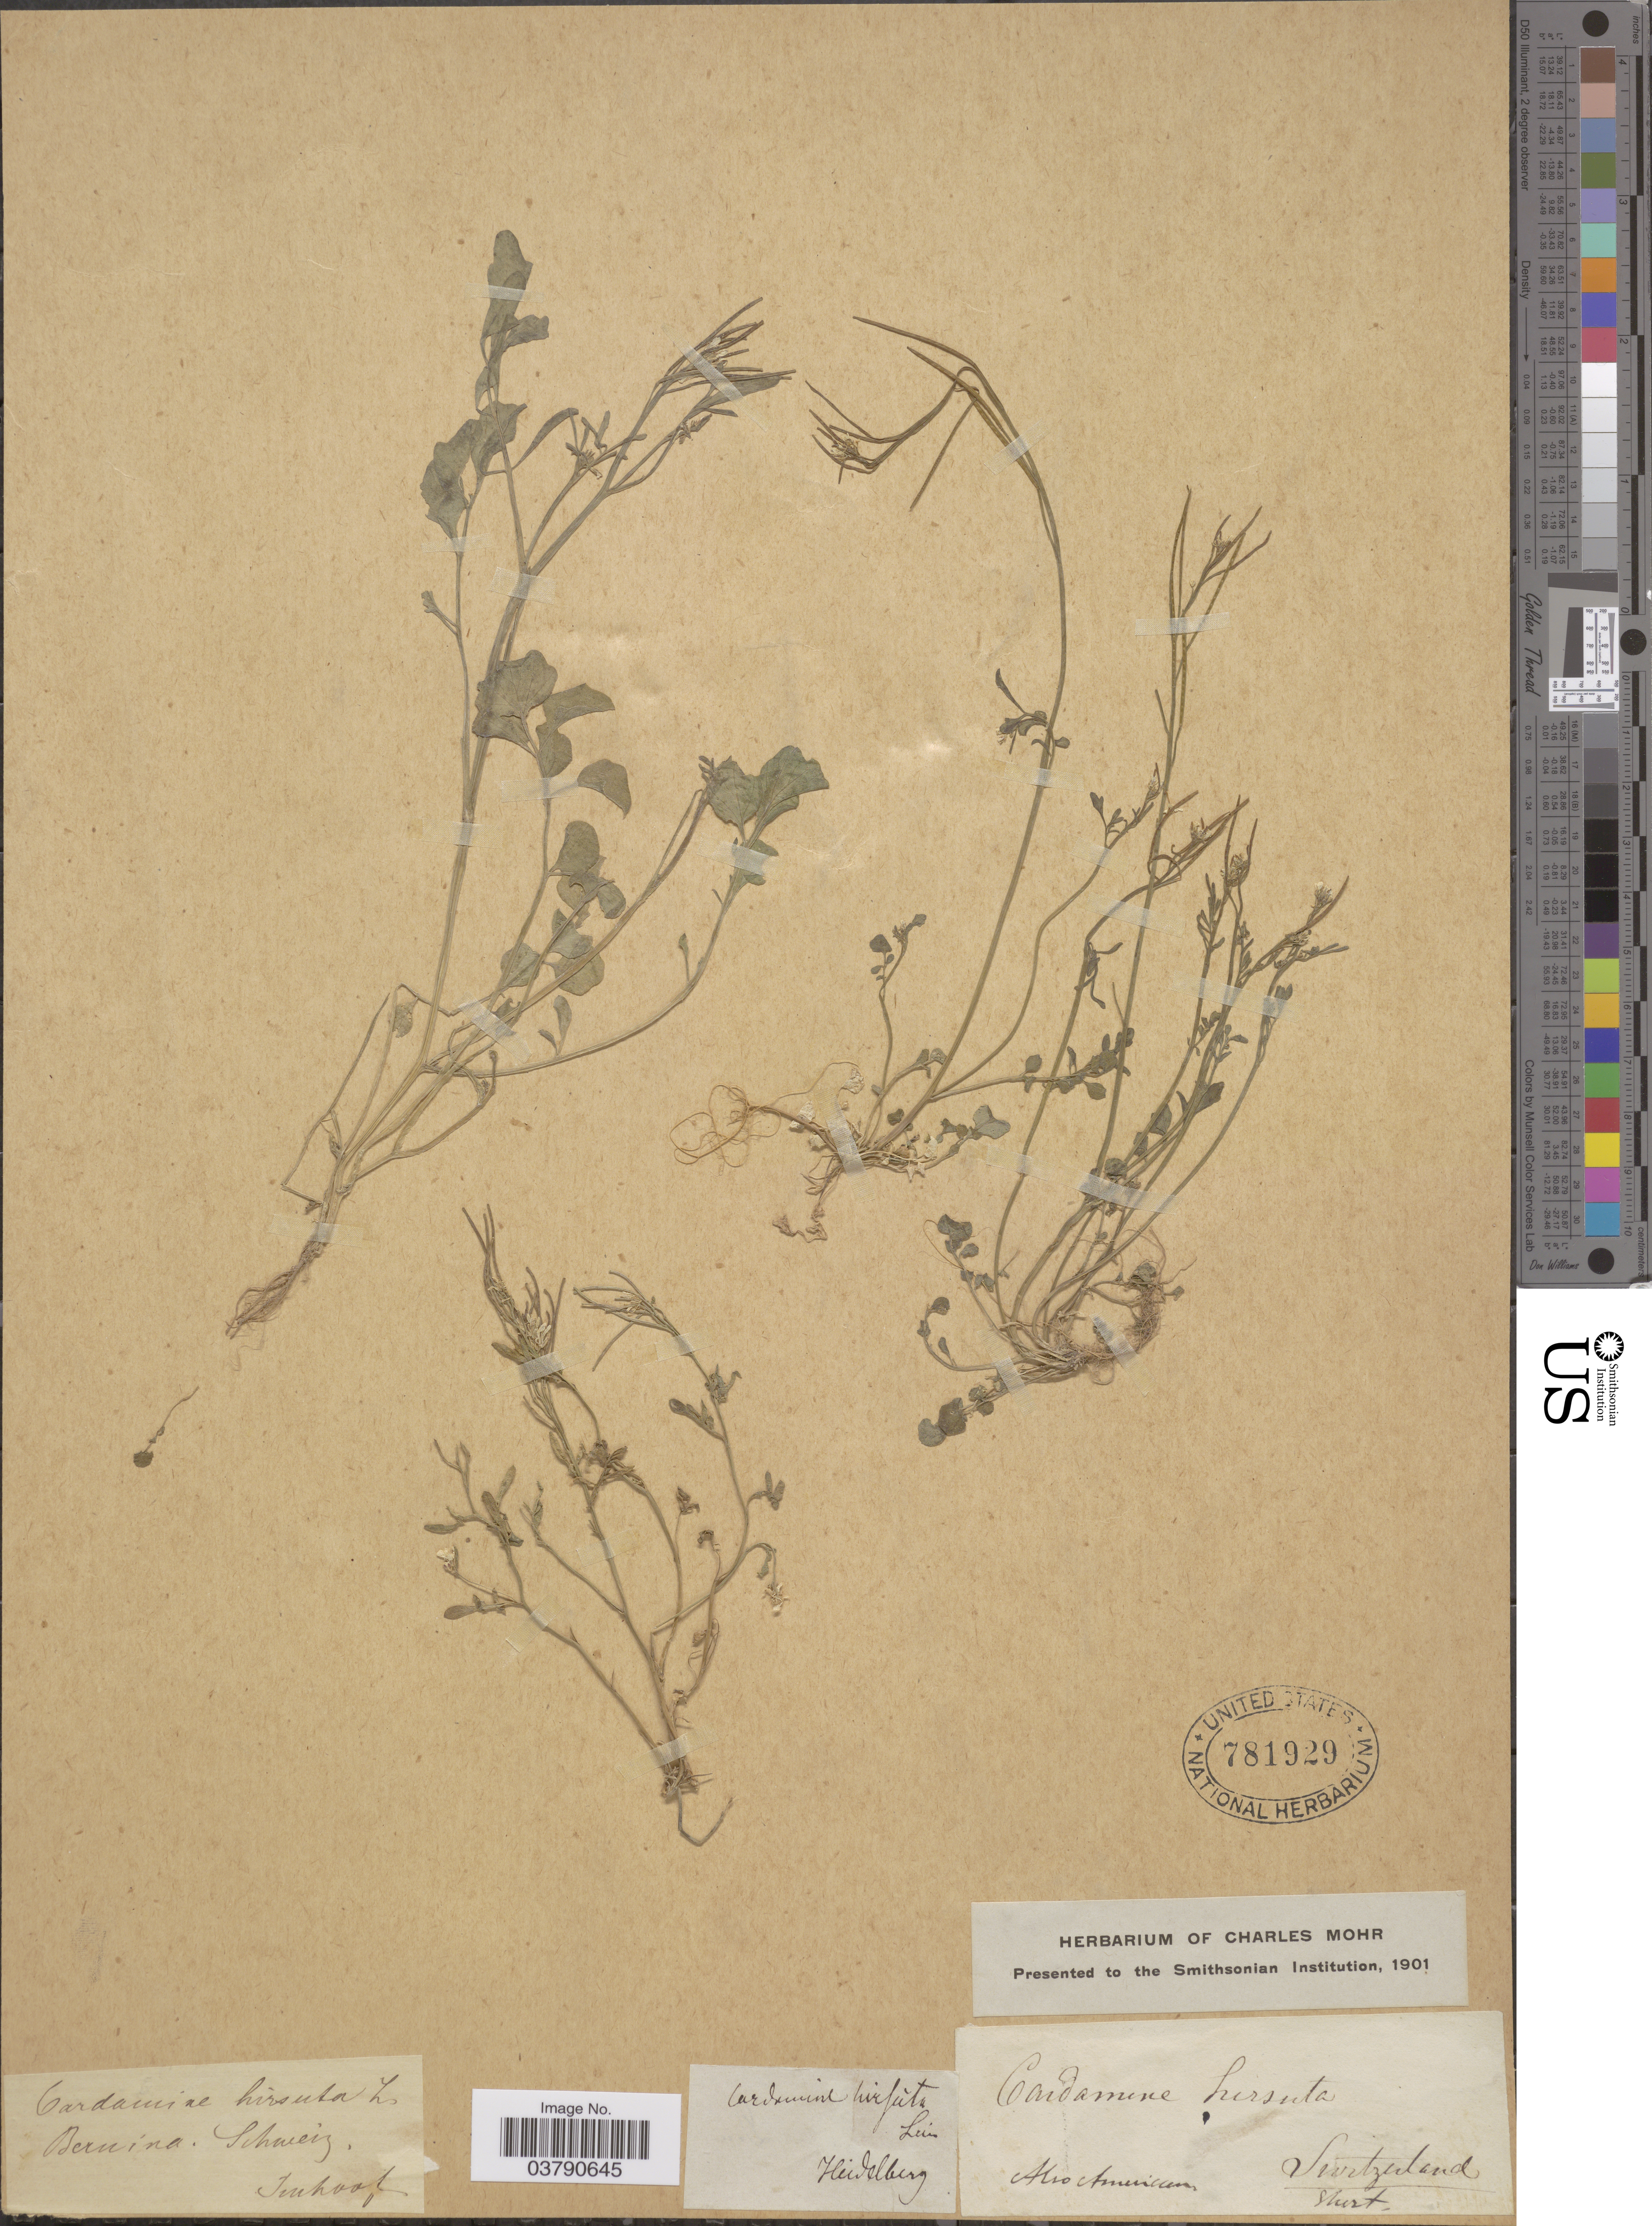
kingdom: Plantae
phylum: Tracheophyta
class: Magnoliopsida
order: Brassicales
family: Brassicaceae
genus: Cardamine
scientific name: Cardamine hirsuta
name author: L.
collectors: Imhoof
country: Switzerland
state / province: Graubunden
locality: Benina. Schweiz. .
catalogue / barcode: US 781929